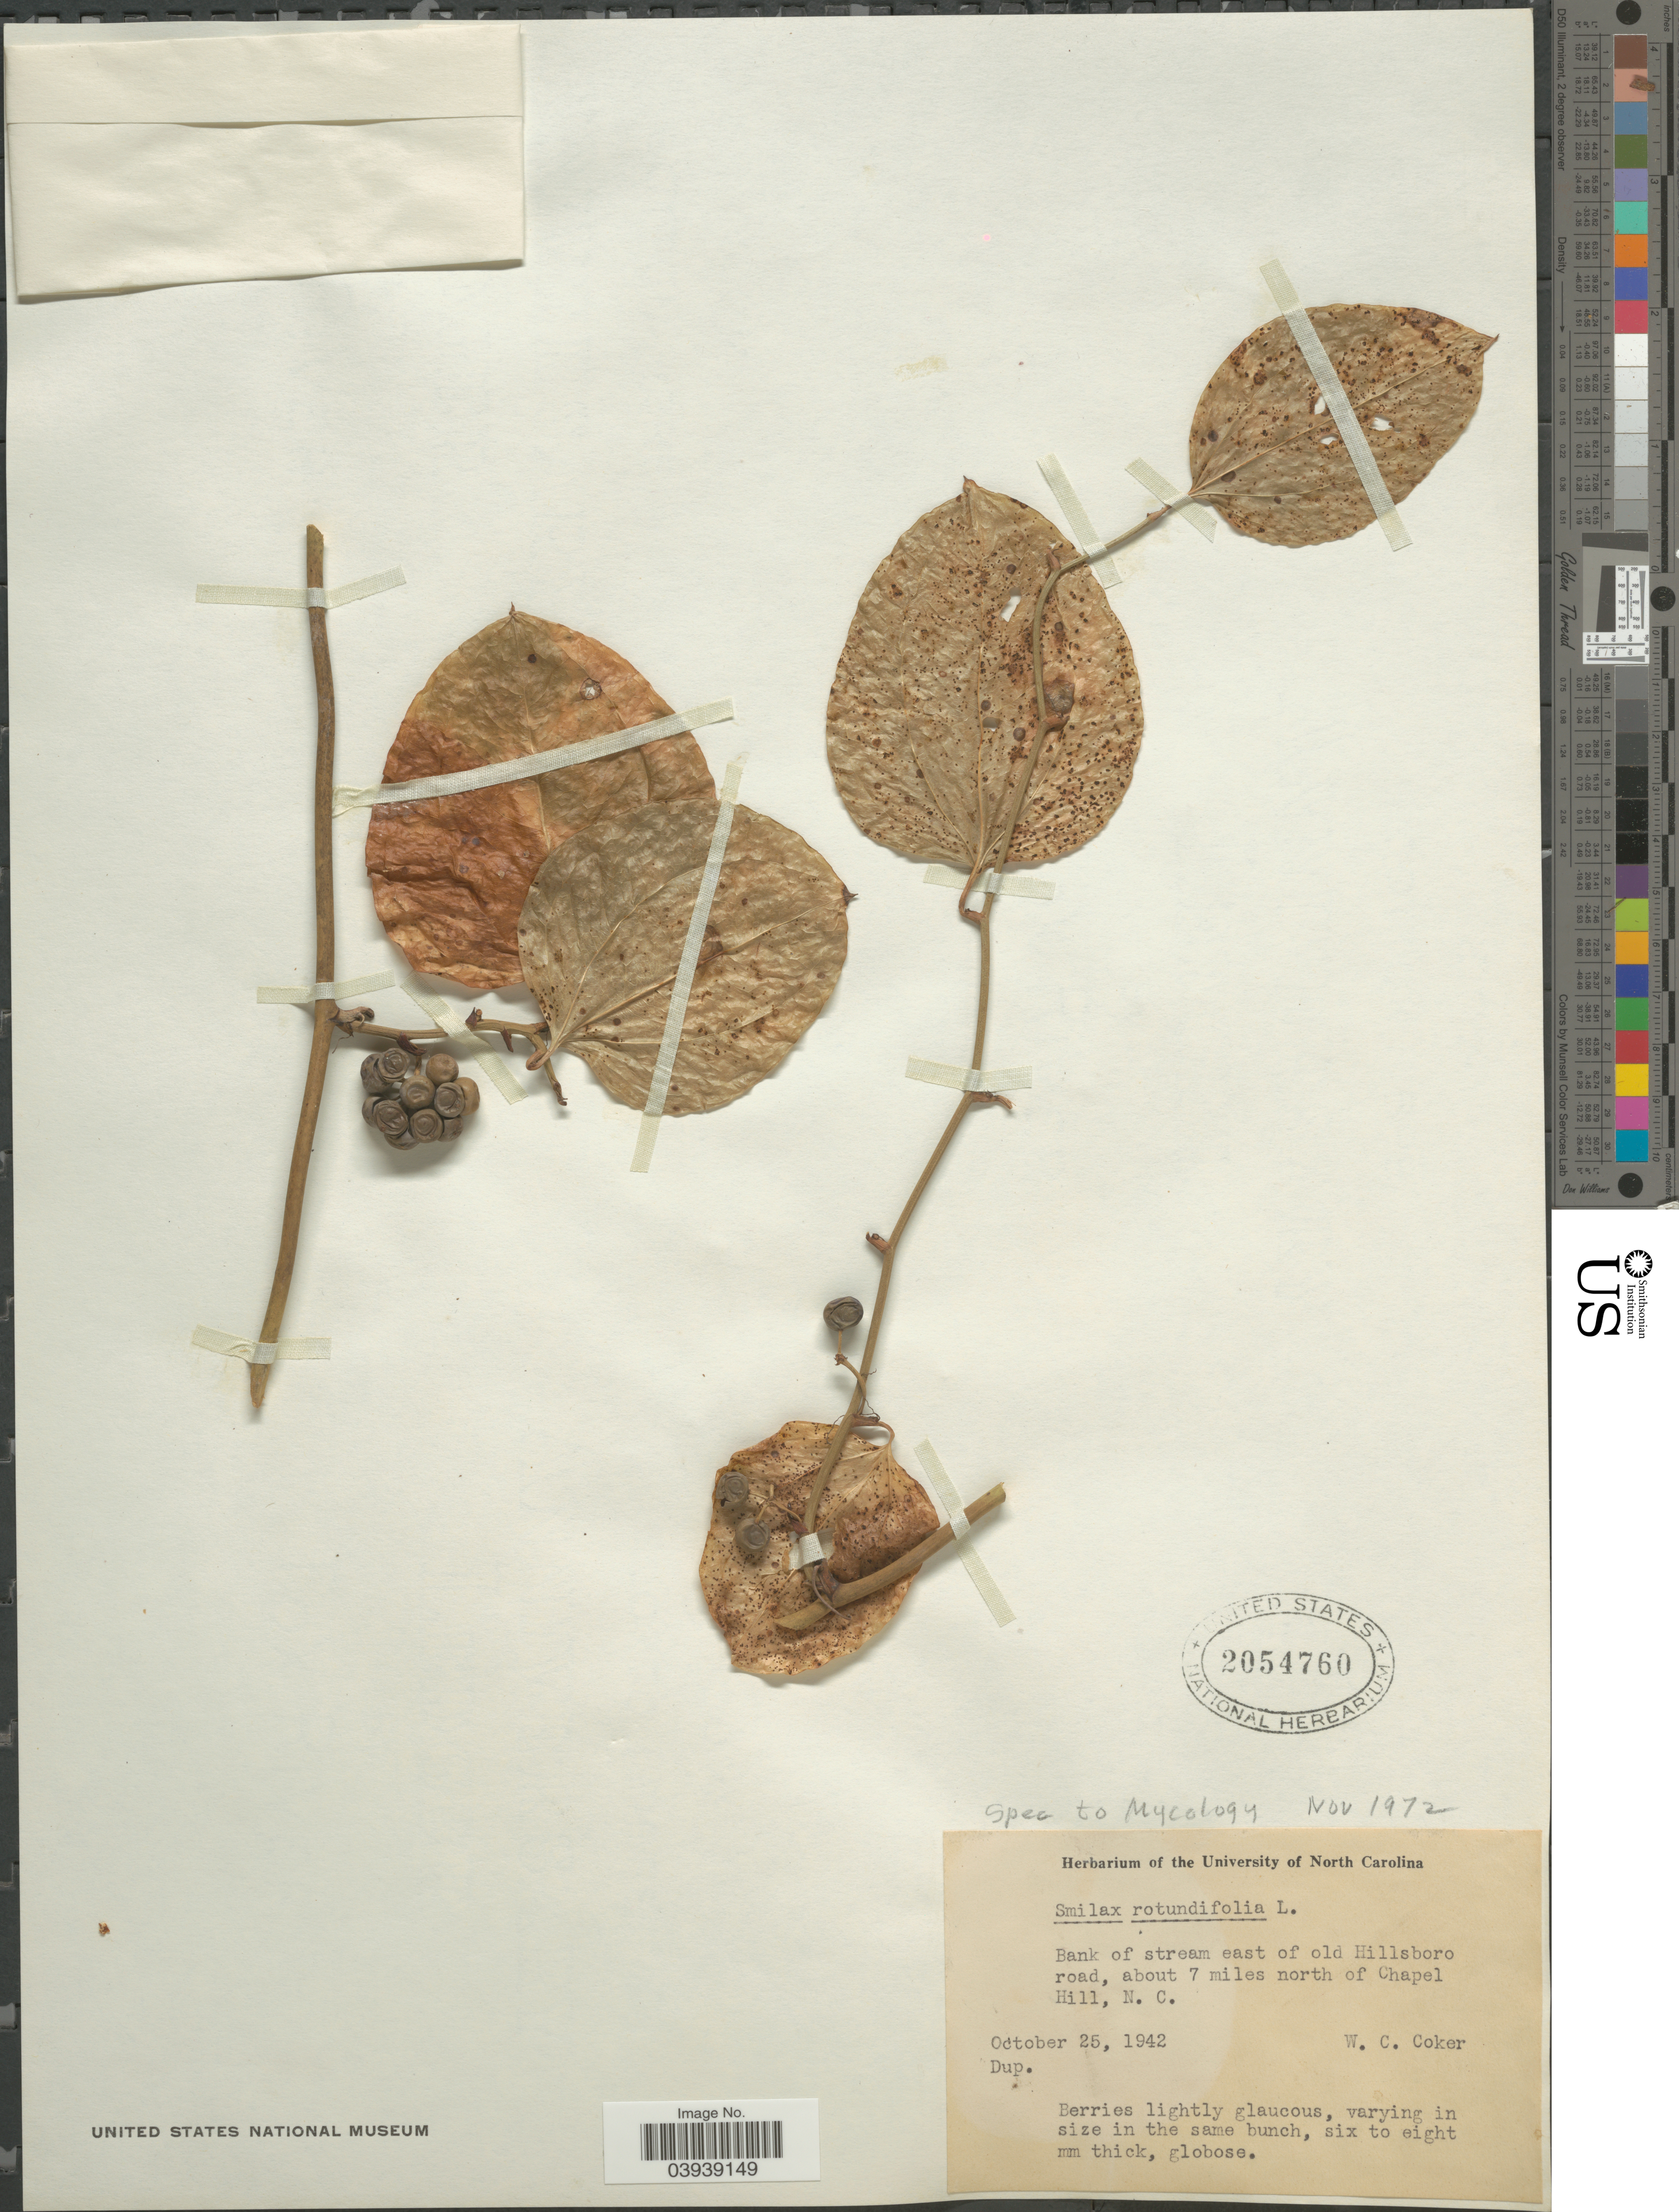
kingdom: Plantae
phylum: Tracheophyta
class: Liliopsida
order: Liliales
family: Smilacaceae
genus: Smilax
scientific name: Smilax rotundifolia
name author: L.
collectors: W. Coker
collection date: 1942-10-25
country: United States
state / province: North Carolina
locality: Bank of stream east of old Hillsboro road, about 7 miles north of Chapel Hill.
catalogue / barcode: US 2054760